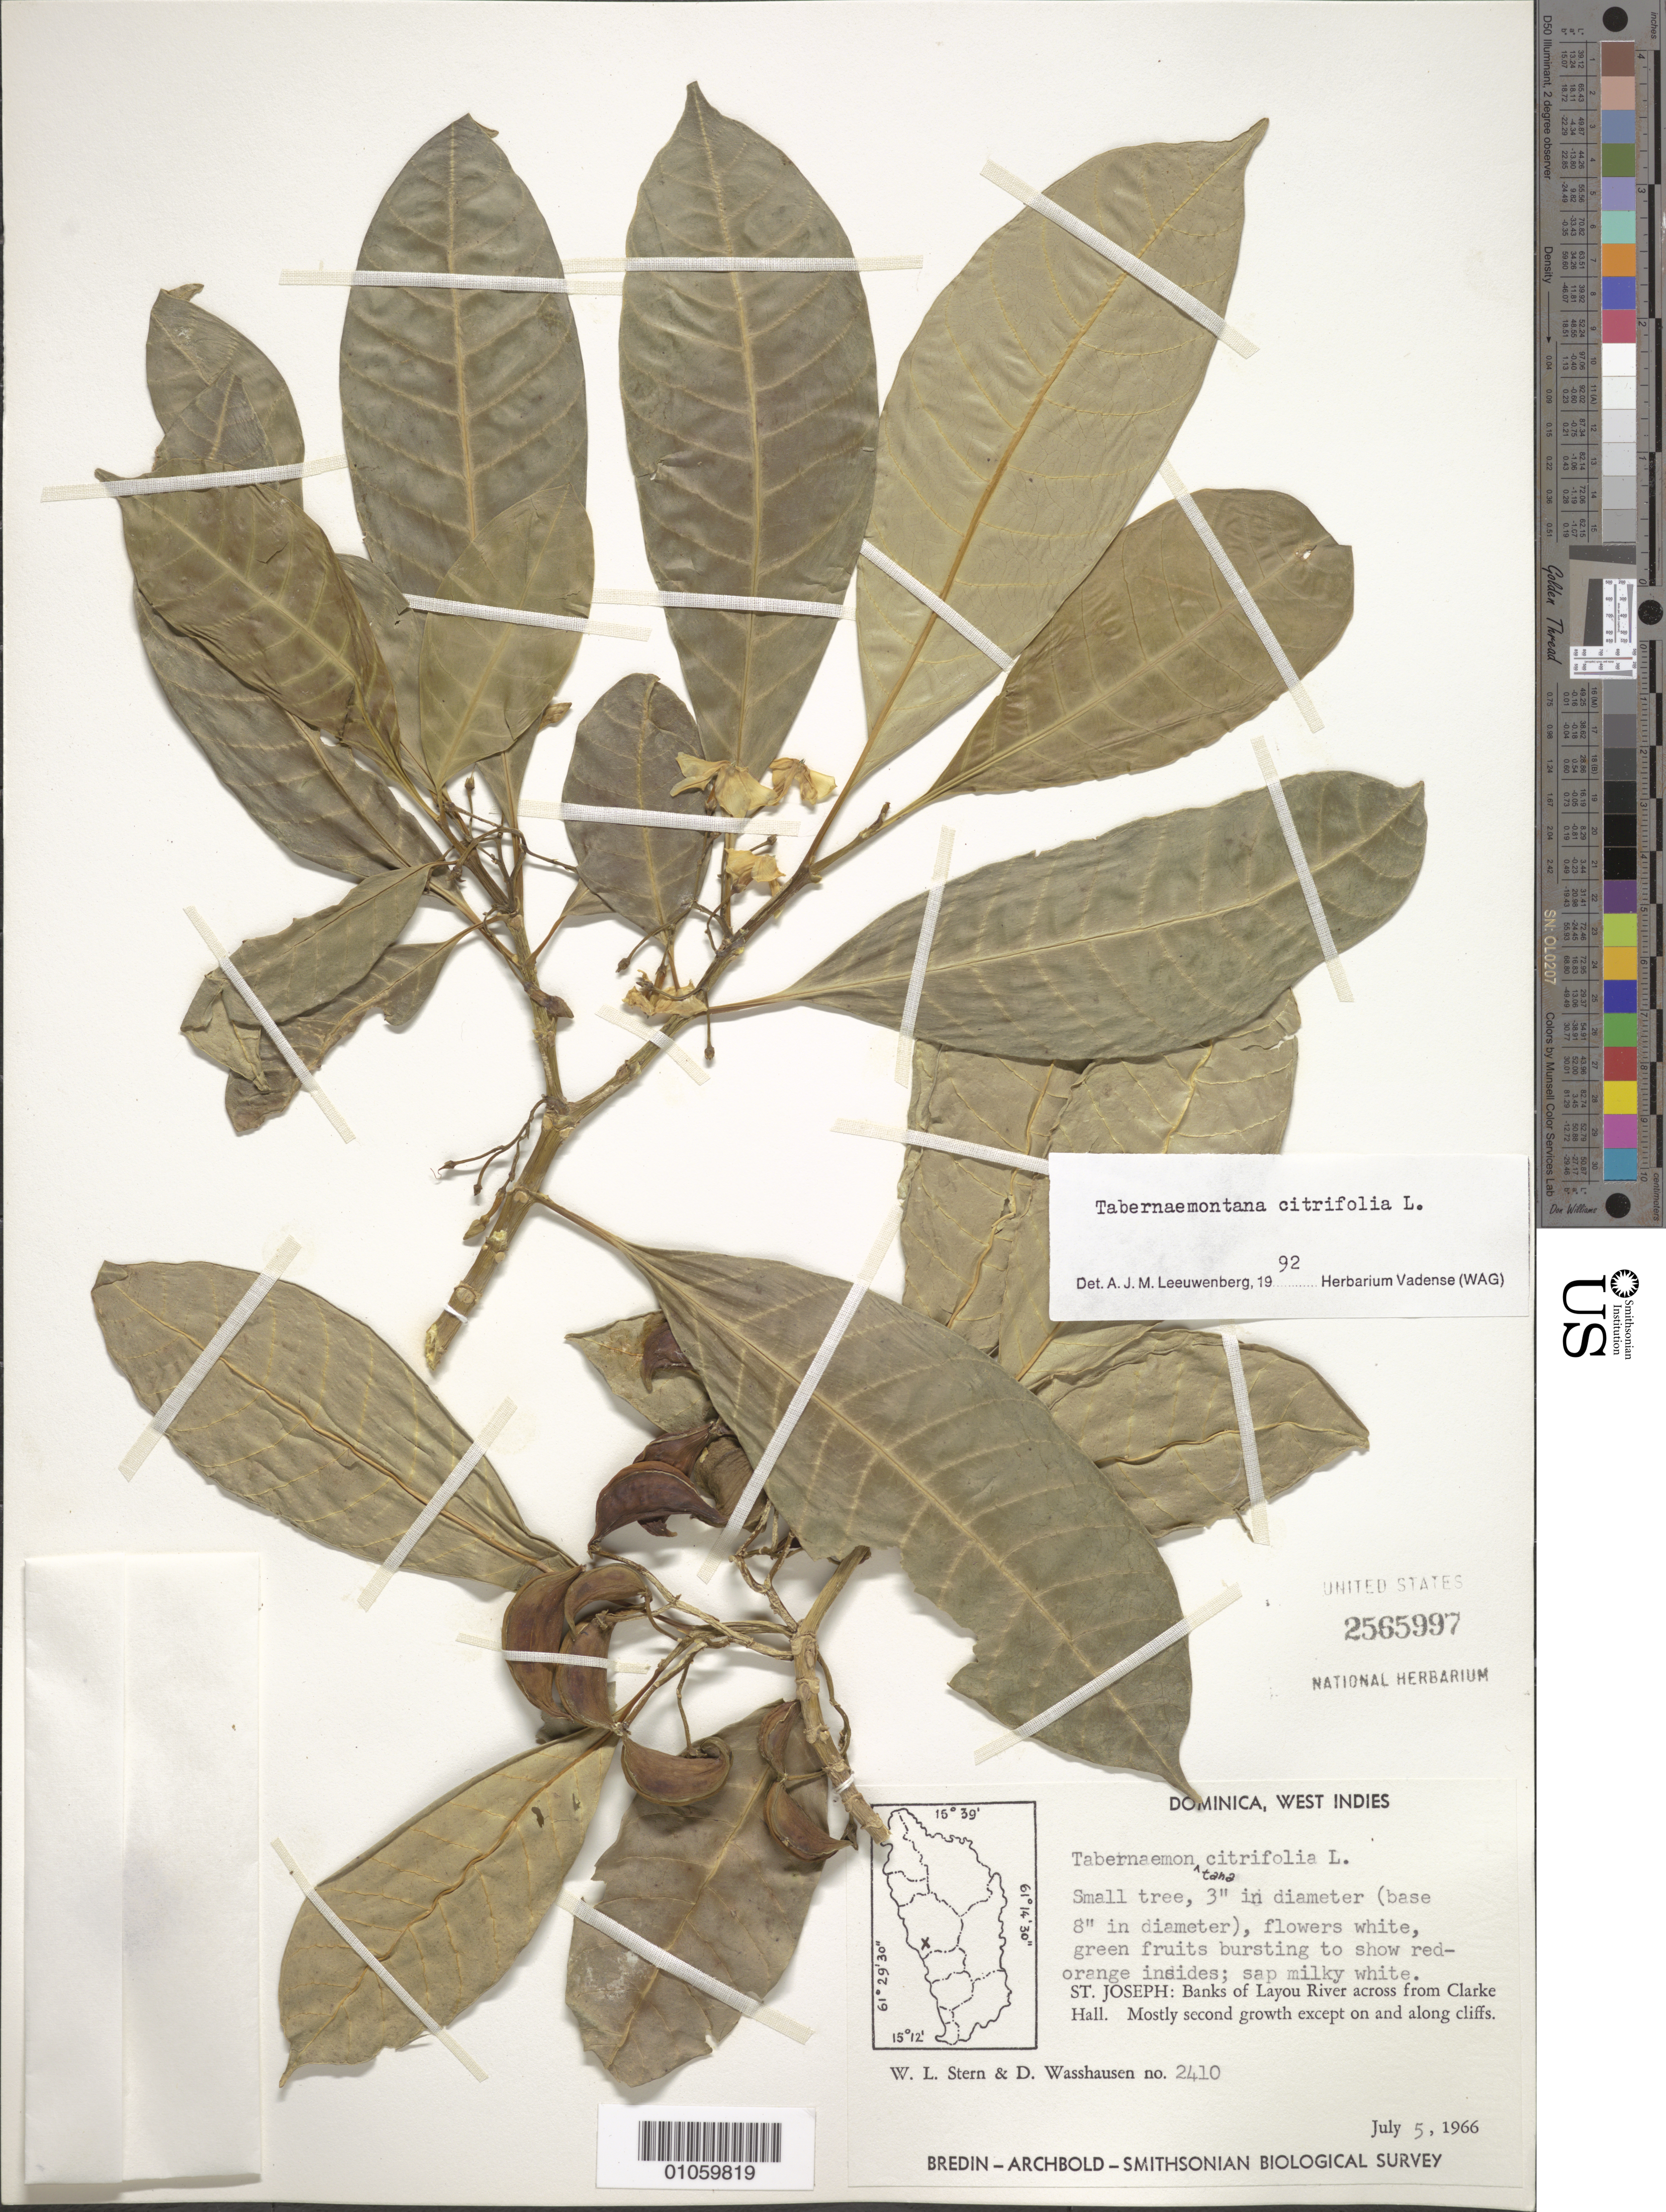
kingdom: Plantae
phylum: Tracheophyta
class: Magnoliopsida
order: Gentianales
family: Apocynaceae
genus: Tabernaemontana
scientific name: Tabernaemontana citrifolia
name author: L.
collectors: W. L. Stern & D. C. Wasshausen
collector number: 2410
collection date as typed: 05 Jul 1966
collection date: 1966-07-05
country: Dominica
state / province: St. Joseph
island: Dominica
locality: Banks of Layou River across from Clarke Hall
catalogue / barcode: US 2565997